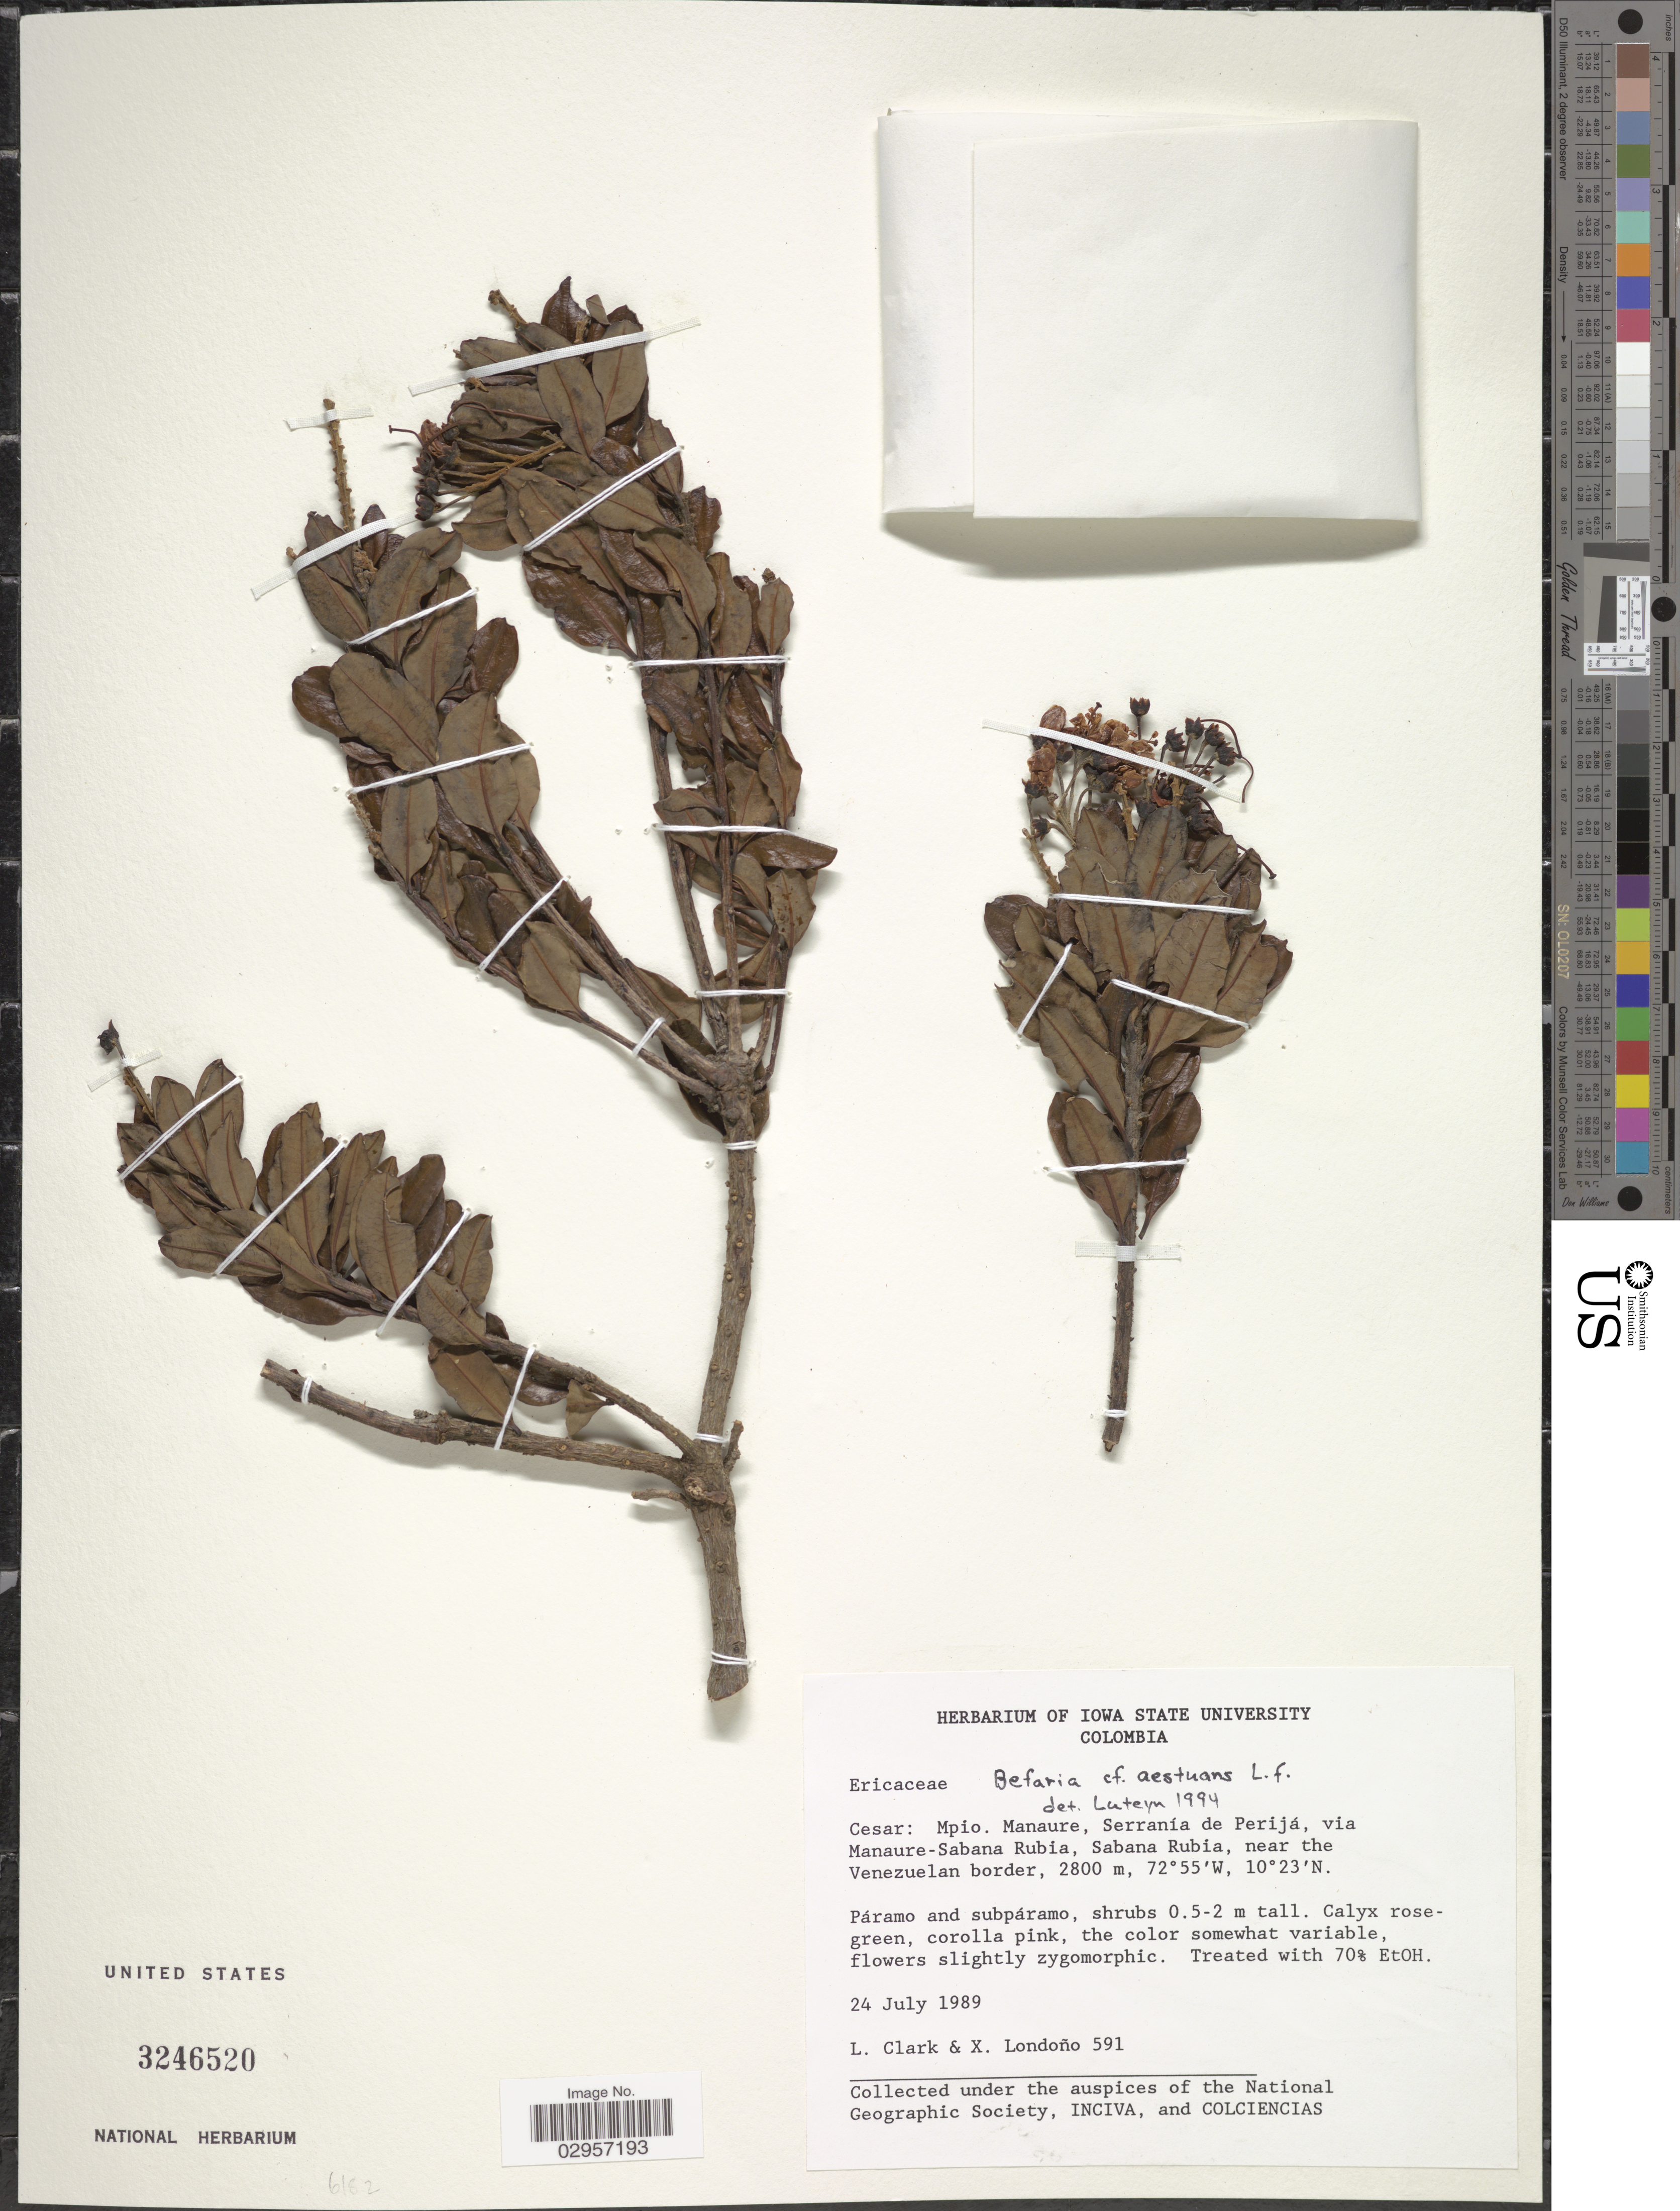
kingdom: Plantae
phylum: Tracheophyta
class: Magnoliopsida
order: Ericales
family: Ericaceae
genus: Befaria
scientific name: Befaria aestuans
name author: Mutis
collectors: J. L. Clark & X. Londoño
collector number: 591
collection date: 1989-07-24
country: Colombia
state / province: Cesar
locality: Cesar: Mpio. Manaure, Serranía de Perijá, via Manaure-Sabana Rubia, Sabana Rubia, near the Venezuelan border.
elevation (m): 2800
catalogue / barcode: US 3246520